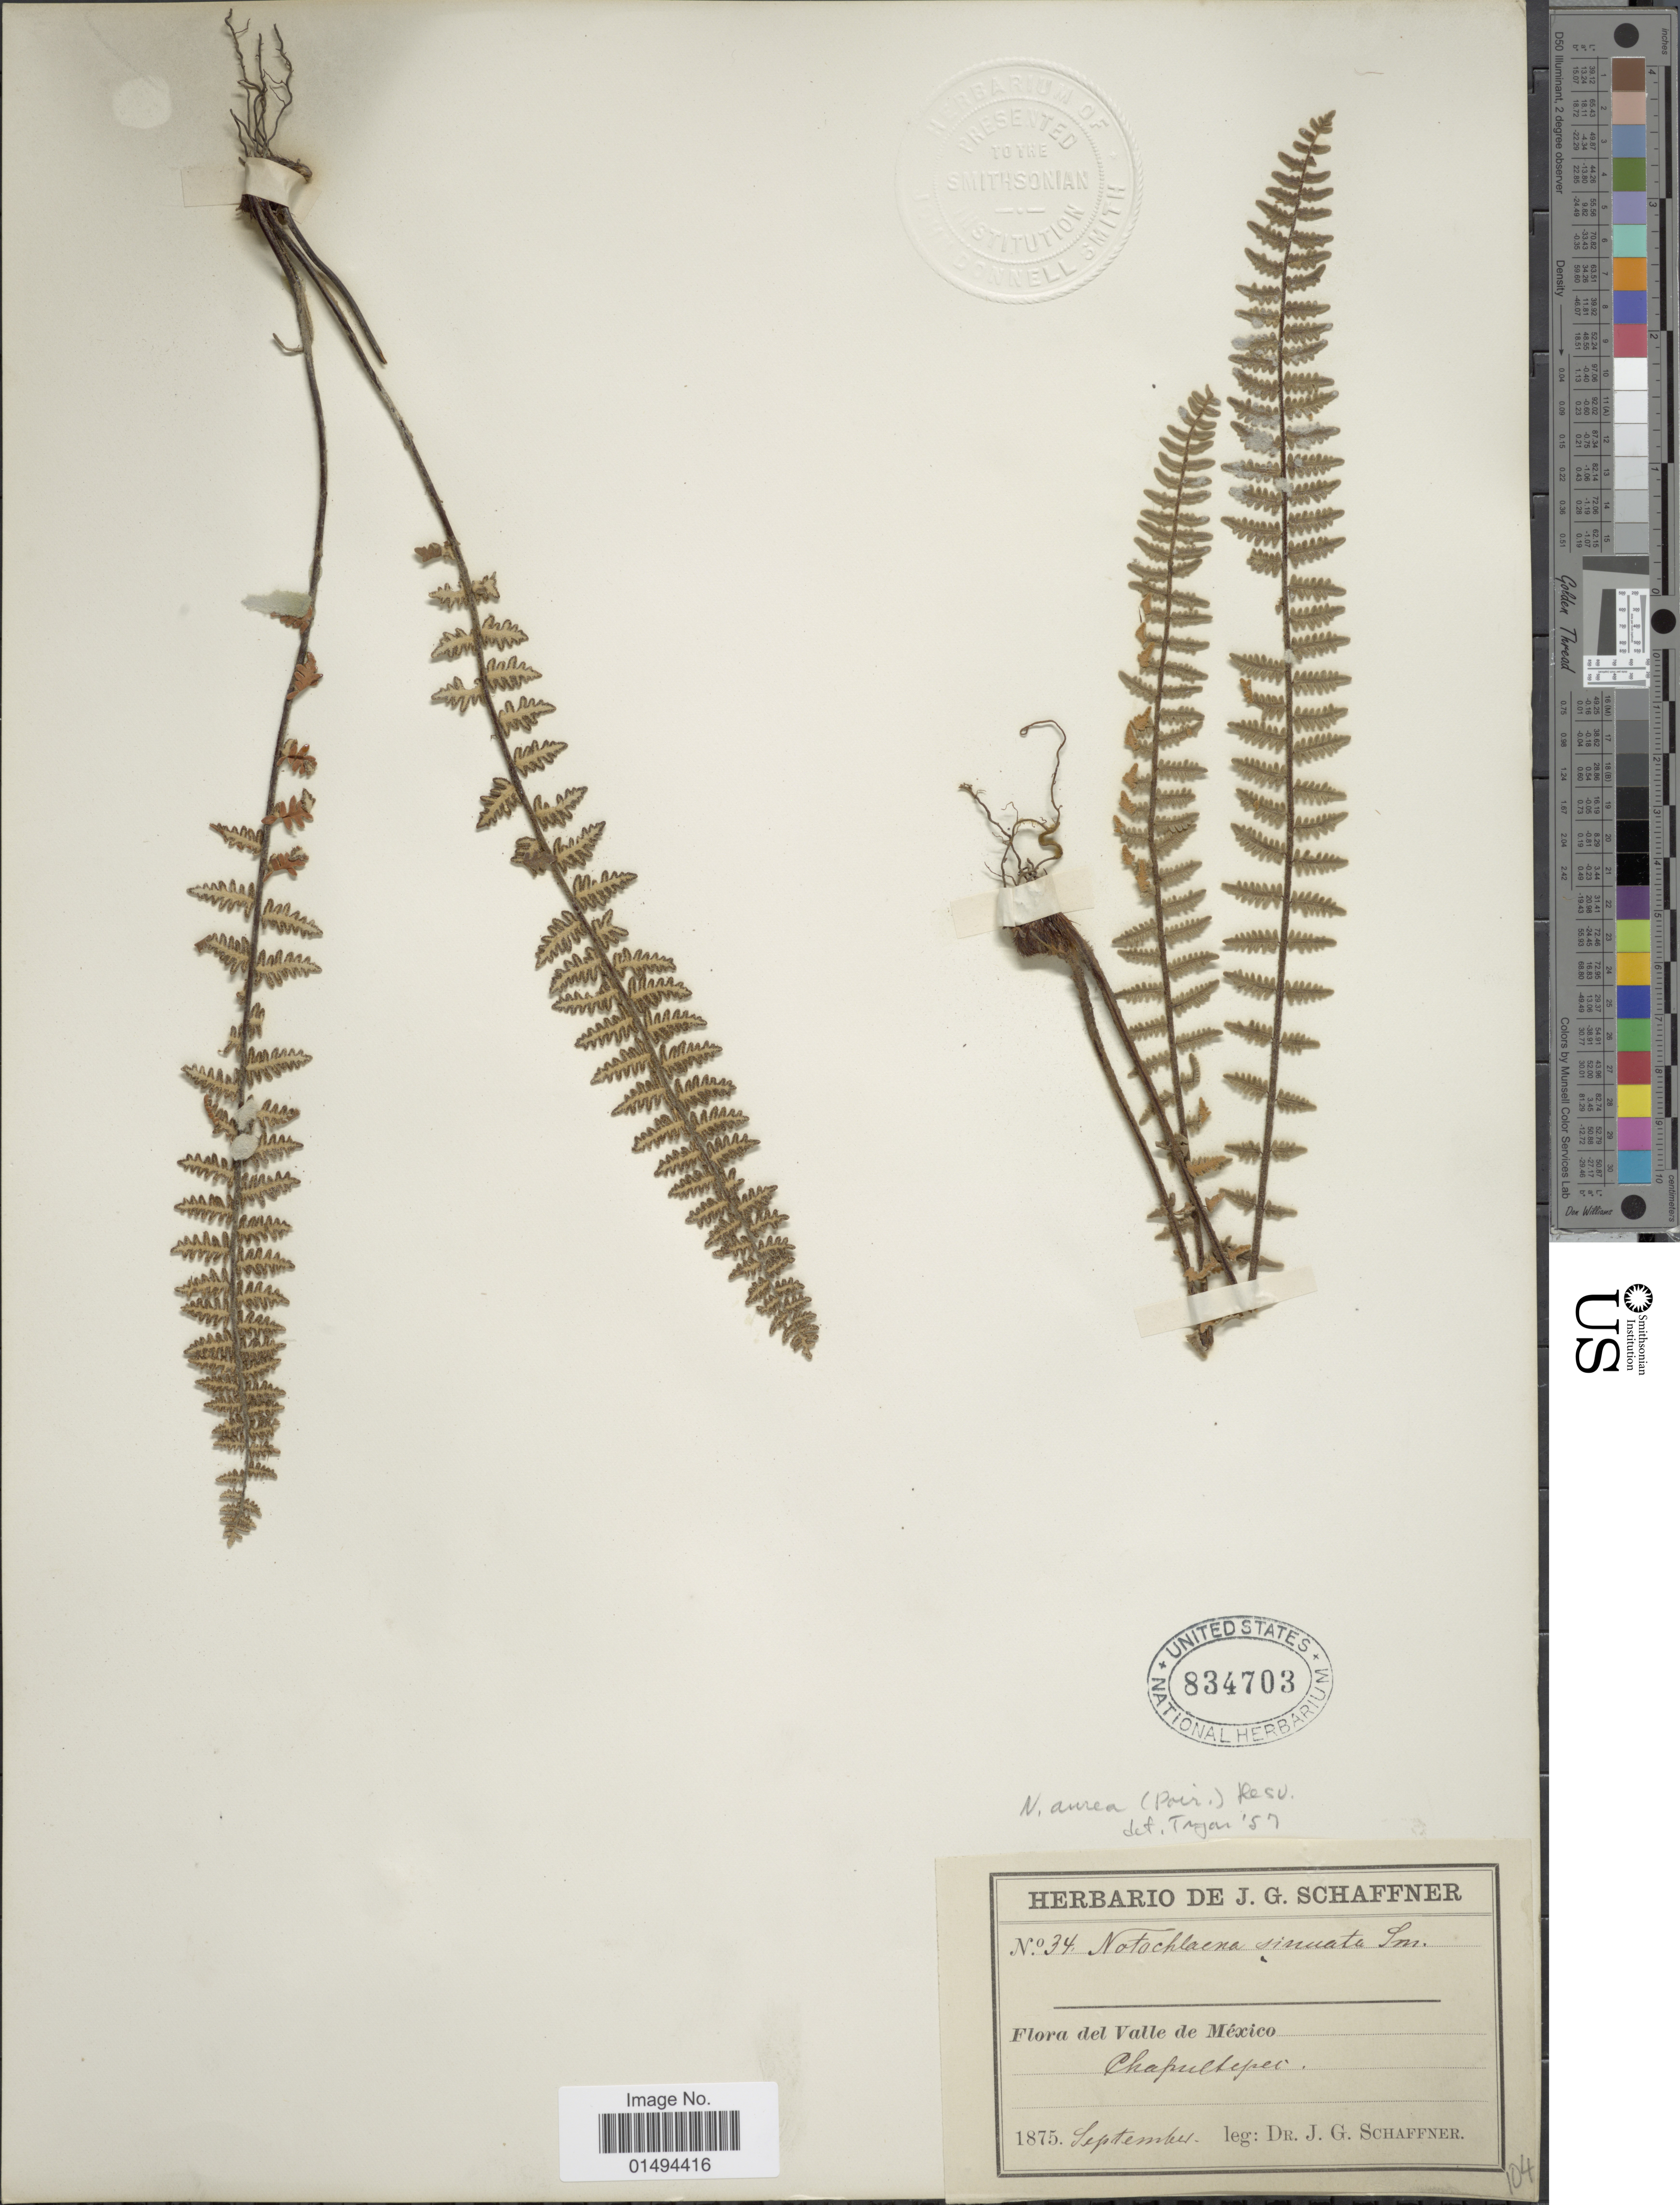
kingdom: Plantae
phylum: Tracheophyta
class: Polypodiopsida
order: Polypodiales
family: Pteridaceae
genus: Myriopteris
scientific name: Myriopteris aurea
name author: (Poir.) Grusz & Windham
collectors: J. G. Schaffner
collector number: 34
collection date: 1875-09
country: Mexico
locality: Valle de Mexico, Chapultepec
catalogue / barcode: US 834703